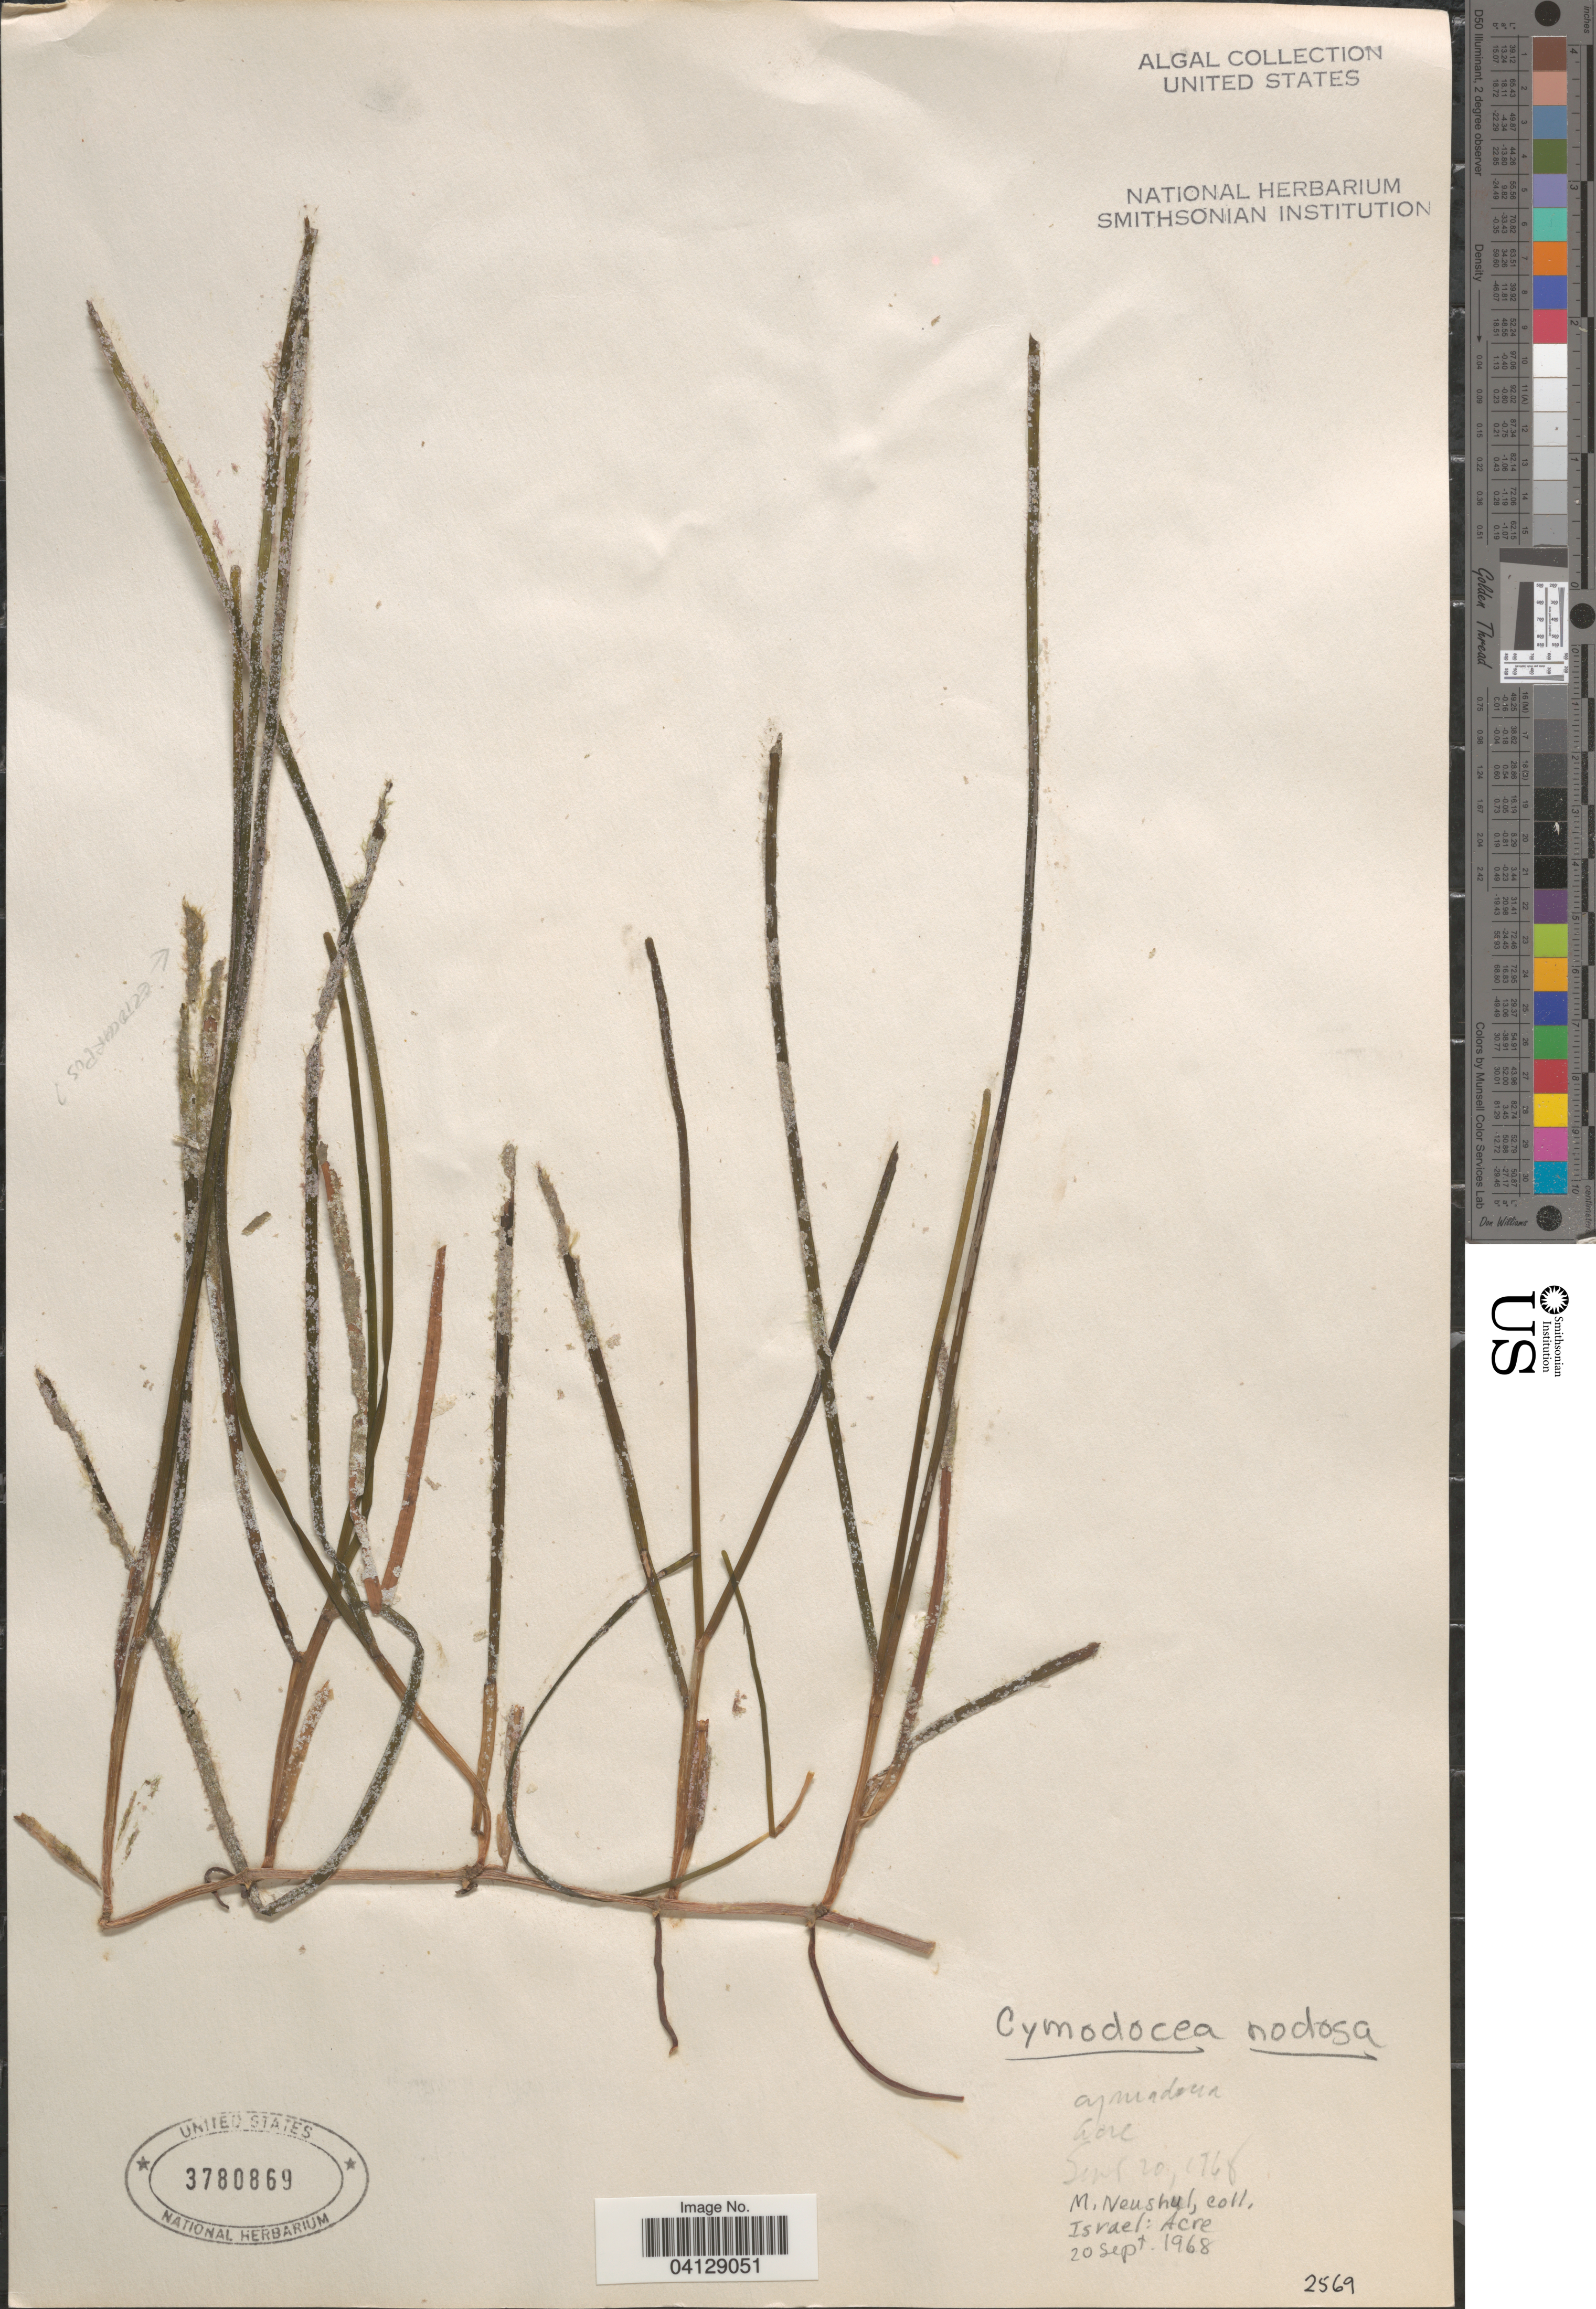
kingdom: Plantae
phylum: Tracheophyta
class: Liliopsida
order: Alismatales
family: Cymodoceaceae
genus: Cymodocea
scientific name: Cymodocea nodosa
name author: Asch.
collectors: M. Neushul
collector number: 2569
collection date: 1968-09-20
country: Israel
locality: Acre.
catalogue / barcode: US 3780869